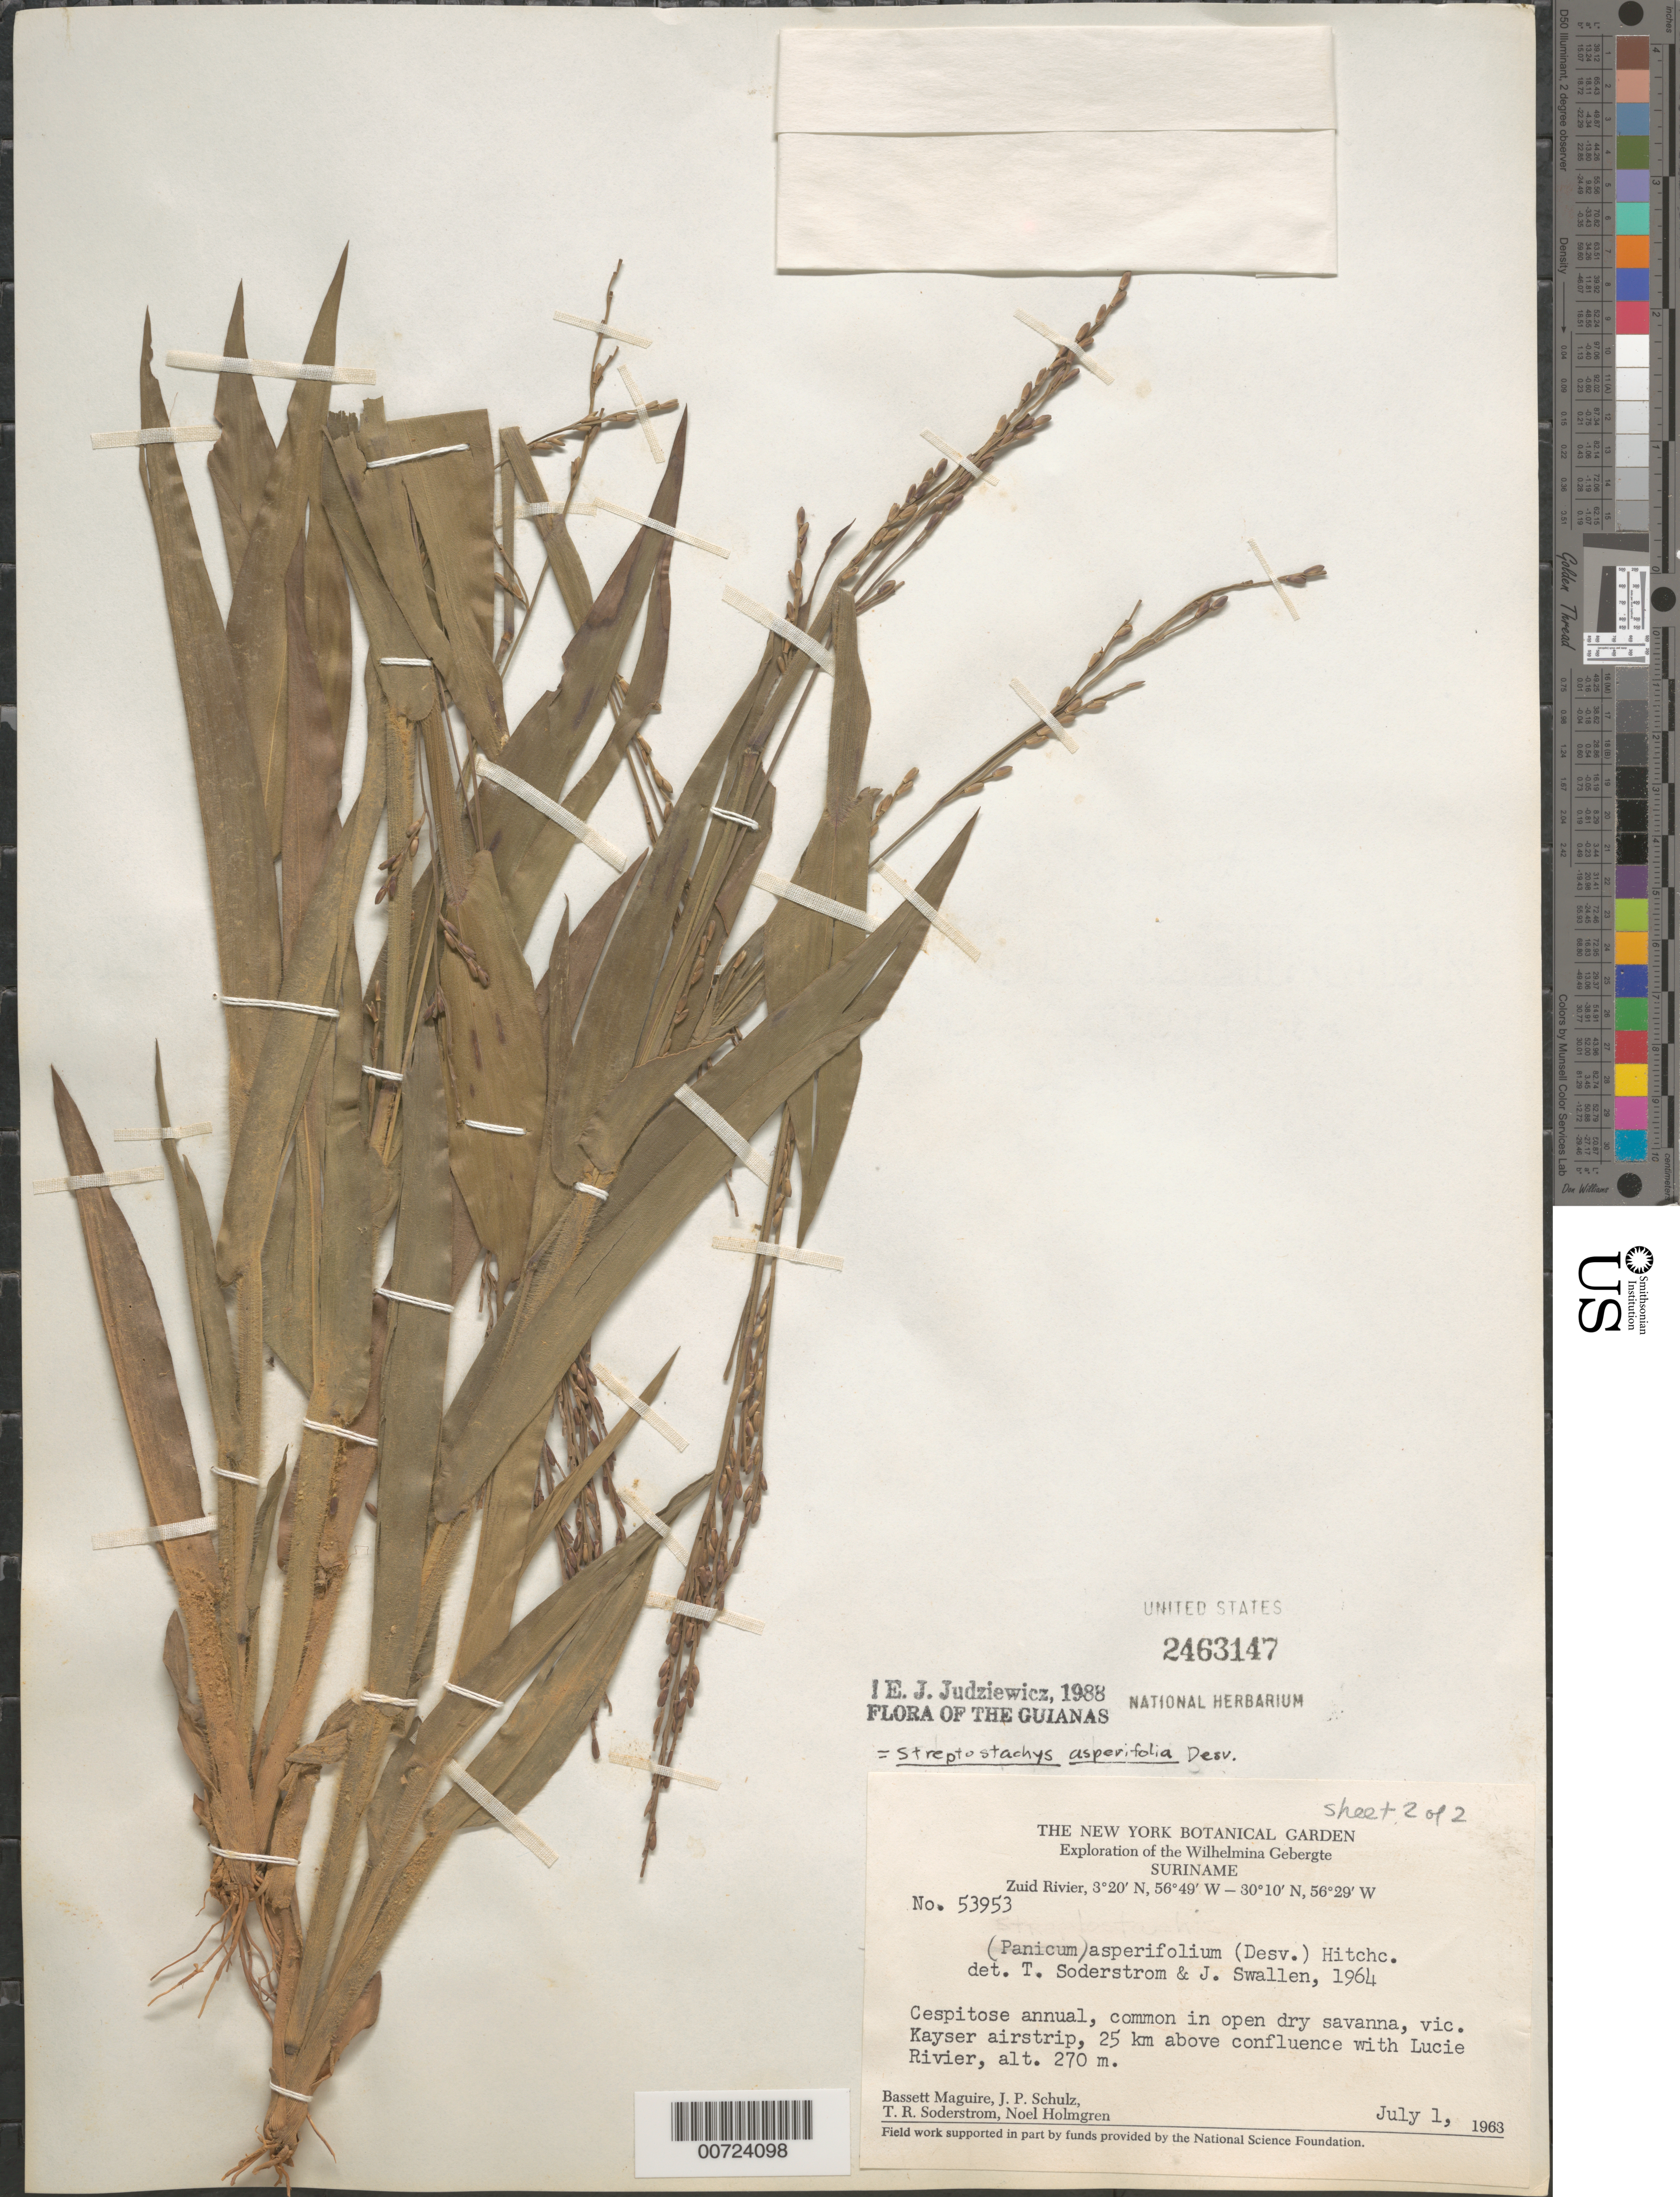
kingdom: Plantae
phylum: Tracheophyta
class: Liliopsida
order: Poales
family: Poaceae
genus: Streptostachys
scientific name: Streptostachys asperifolia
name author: Desv.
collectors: B. Maguire, J. P. Schulz, T. R. Soderstrom & N. H. Holmgren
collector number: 53953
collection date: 1963-07-01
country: Suriname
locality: The Guianas. Exploration of the Wilhelmina Gebergte, Zuid Rivier. Vic. Kayser airstrip, 25 km above confluence with Lucie River.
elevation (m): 270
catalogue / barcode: US 2463147